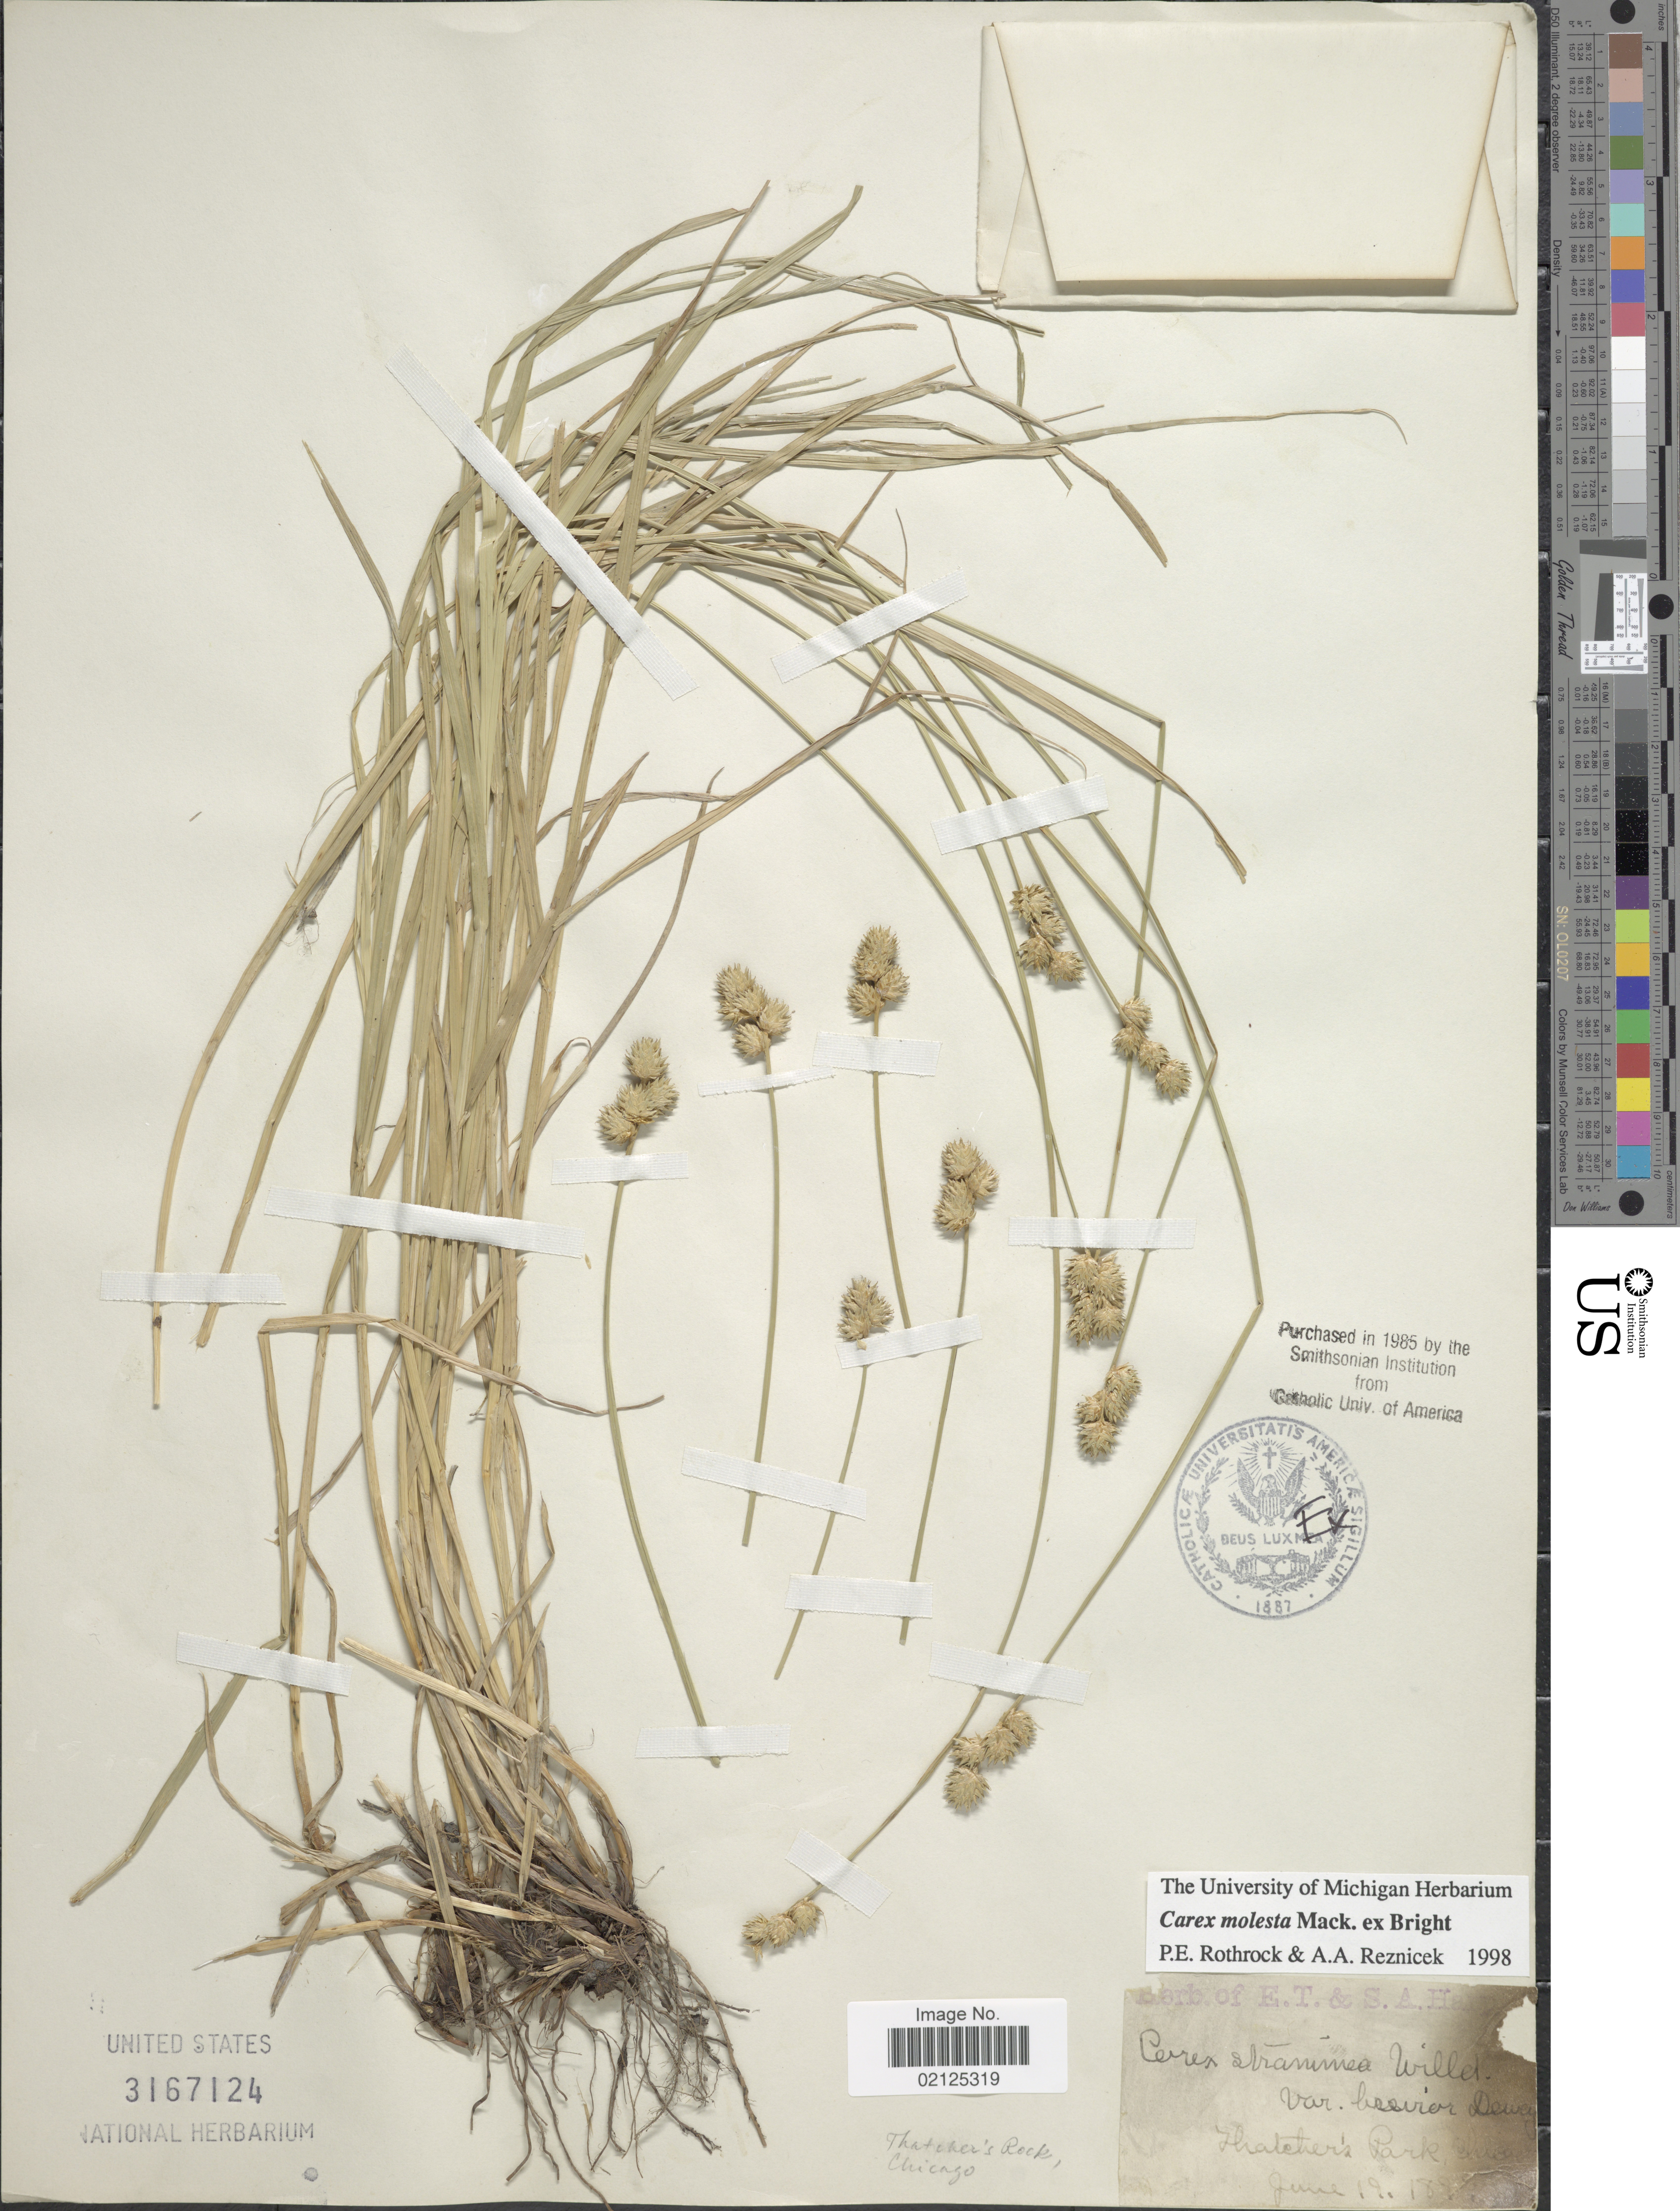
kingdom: Plantae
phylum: Tracheophyta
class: Liliopsida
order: Poales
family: Cyperaceae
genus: Carex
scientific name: Carex molesta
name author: Mack.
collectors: ex herb. E. T. & S. A. Harper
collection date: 1899-06-19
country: United States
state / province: New York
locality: Thatcher's Park, Thatcher's Rock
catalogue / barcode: US 3167124